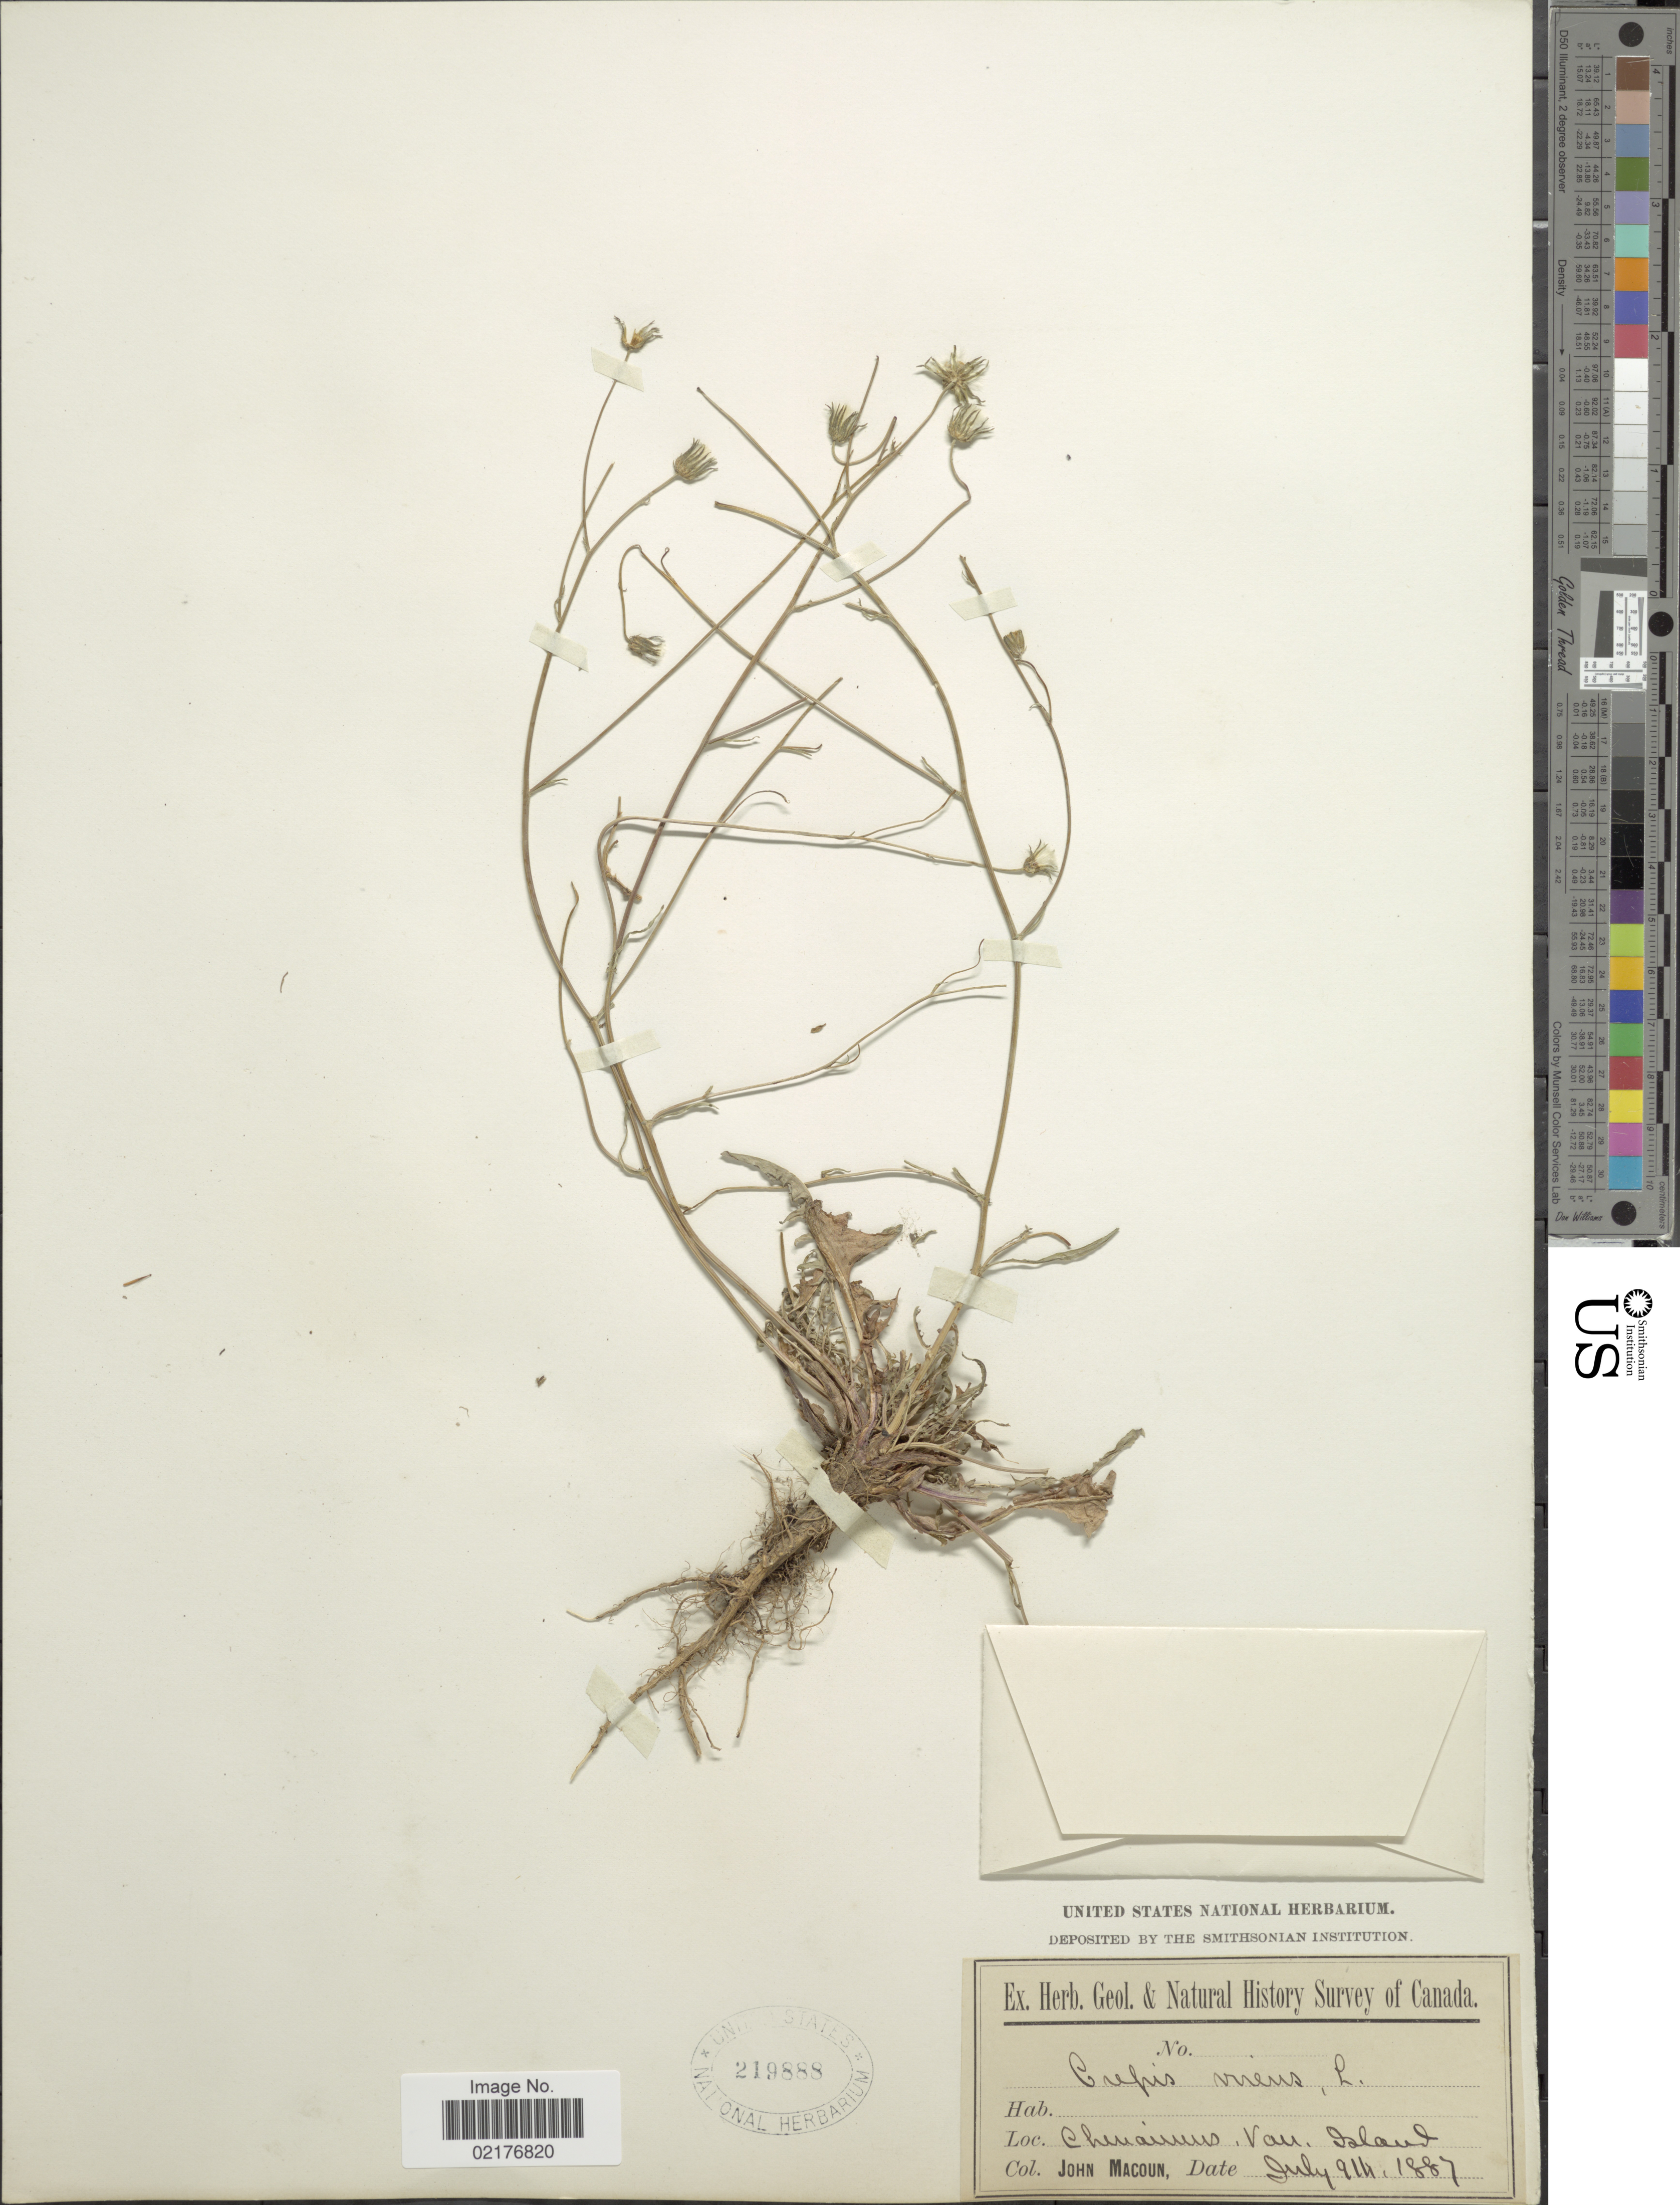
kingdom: Plantae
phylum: Tracheophyta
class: Magnoliopsida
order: Asterales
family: Asteraceae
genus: Crepis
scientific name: Crepis capillaris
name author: (L.) Wallr.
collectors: J. Macoun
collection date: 1887-07-09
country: Canada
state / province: British Columbia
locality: Chemainus, Van. Island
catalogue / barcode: US 219888